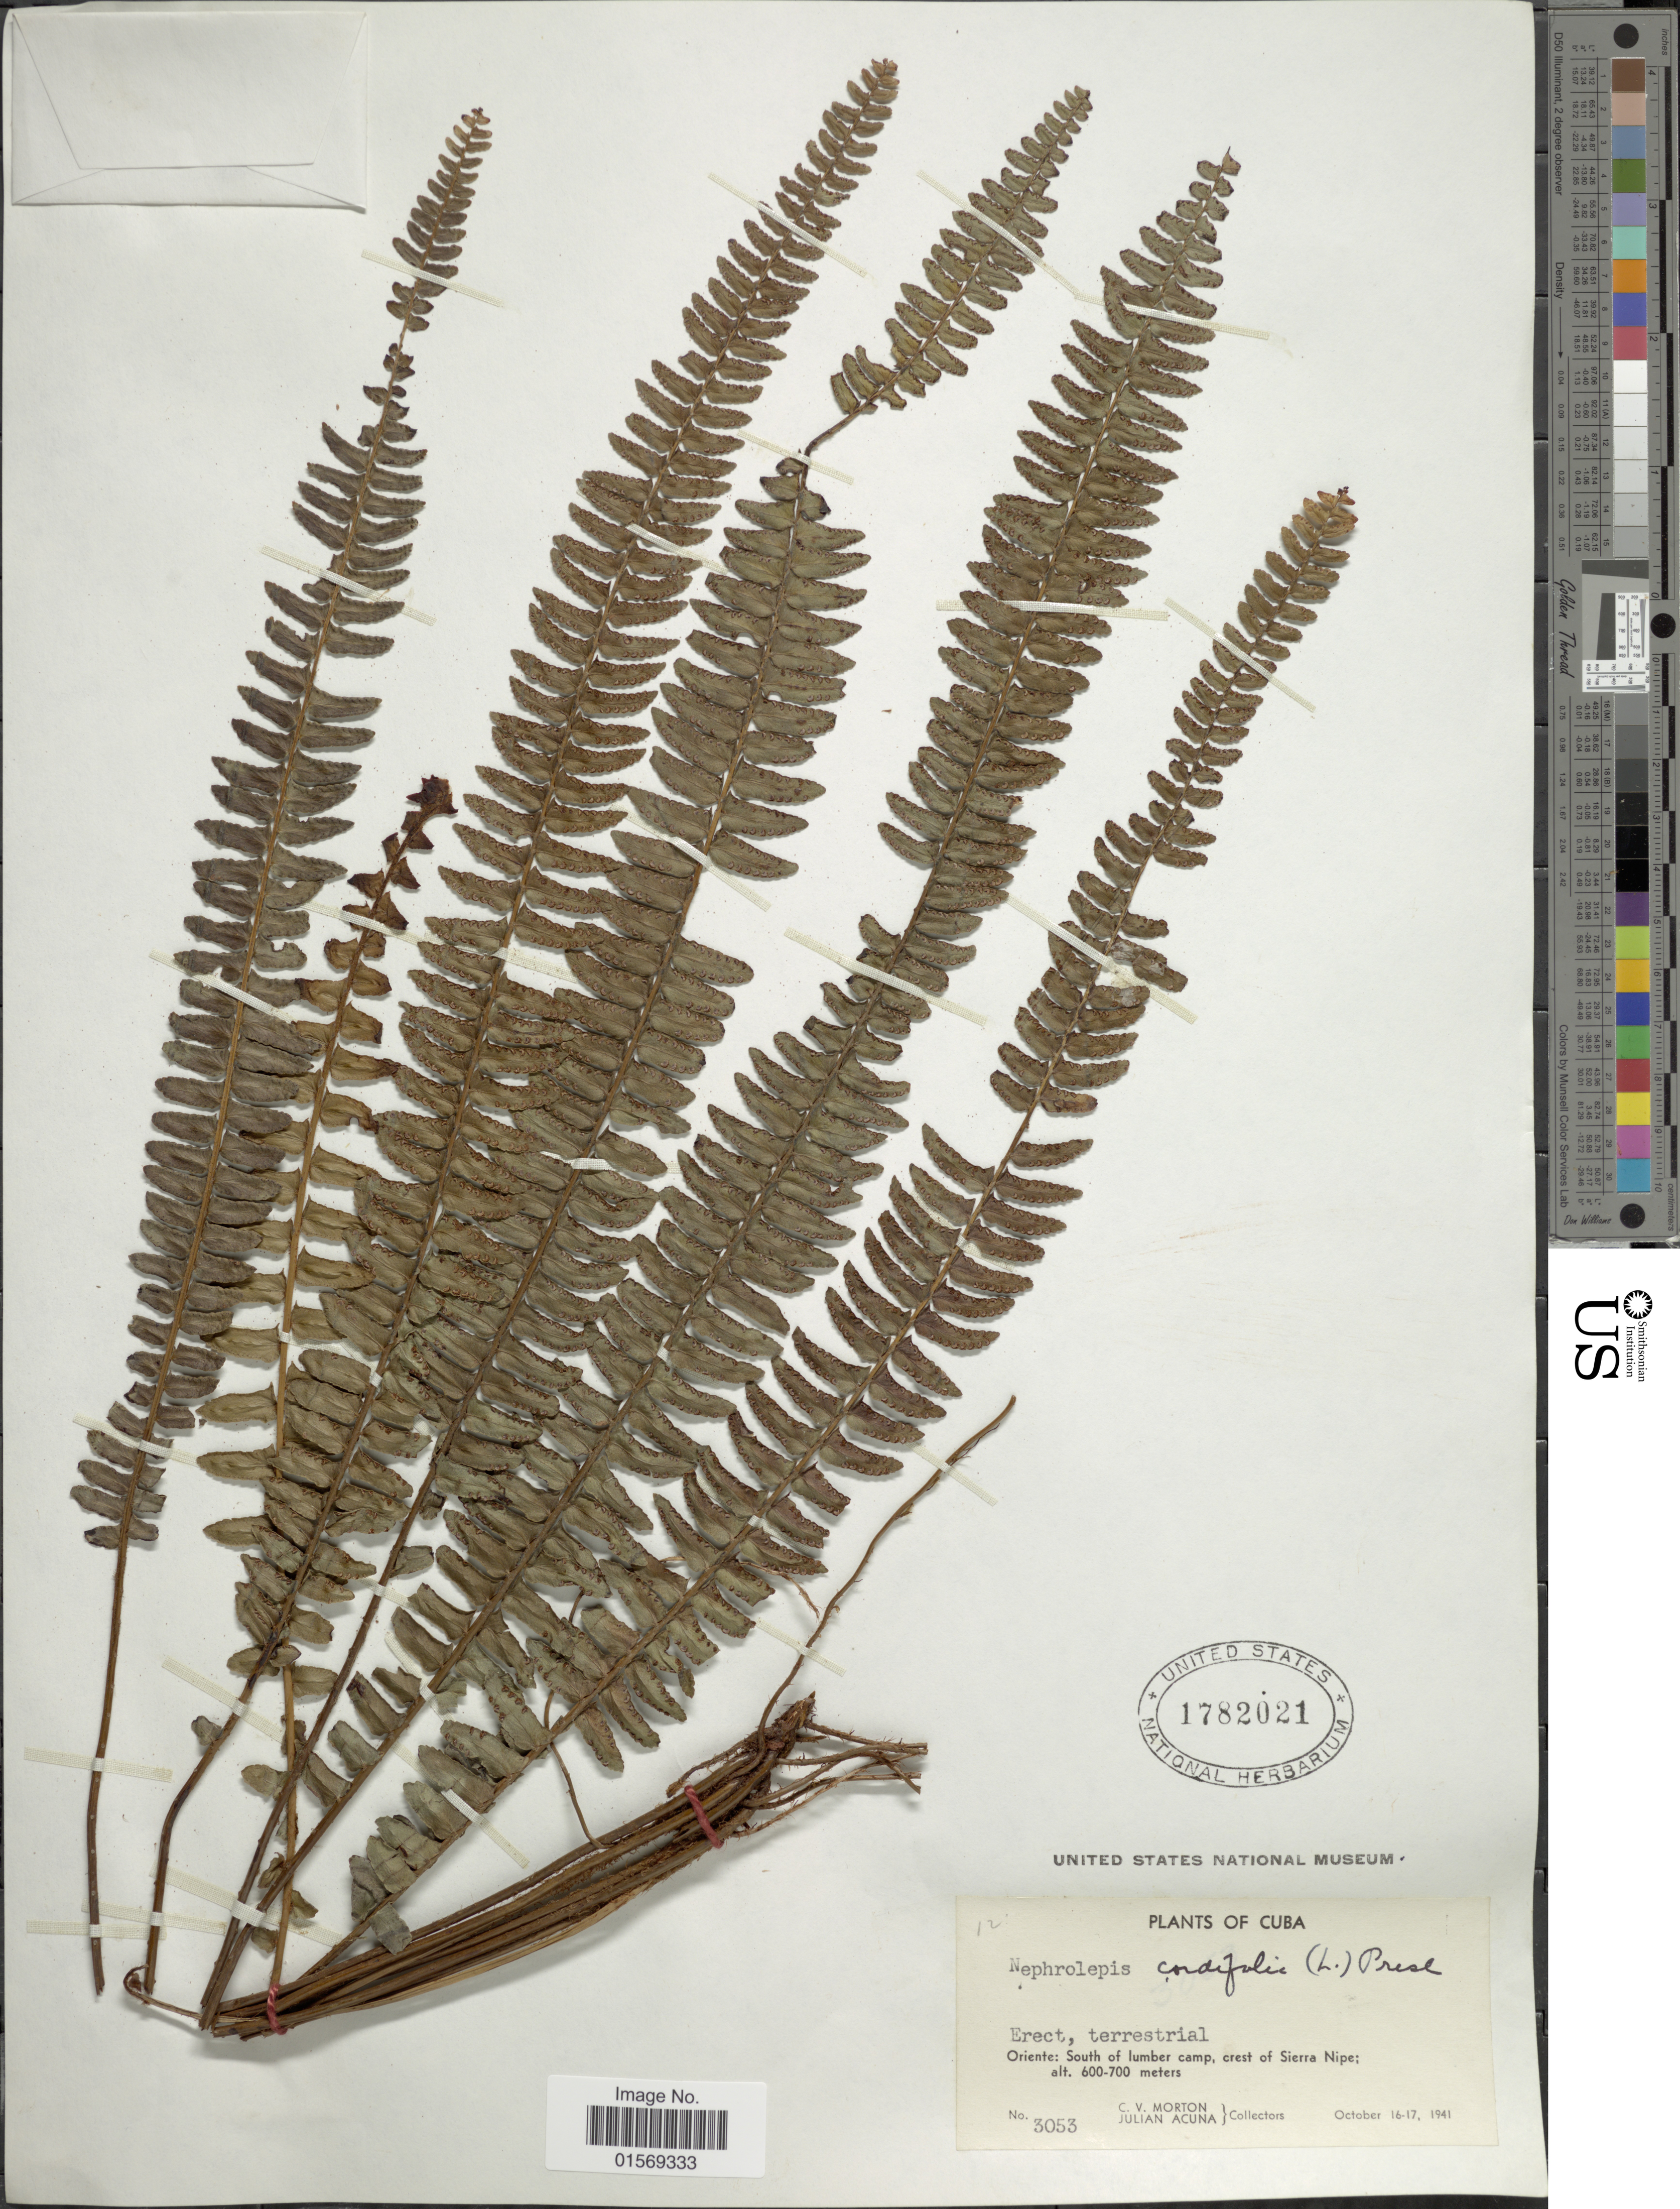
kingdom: Plantae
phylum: Tracheophyta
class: Polypodiopsida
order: Polypodiales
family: Nephrolepidaceae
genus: Nephrolepis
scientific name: Nephrolepis cordifolia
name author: (L.) C. Presl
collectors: C. V. Morton & J. B. Acuña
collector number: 3053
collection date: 1941-10-16/1941-10-17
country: Cuba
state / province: Oriente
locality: Cuba, Oriente: South of lumber camp, crest of Sierra Nipe.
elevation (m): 600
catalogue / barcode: US 1782021